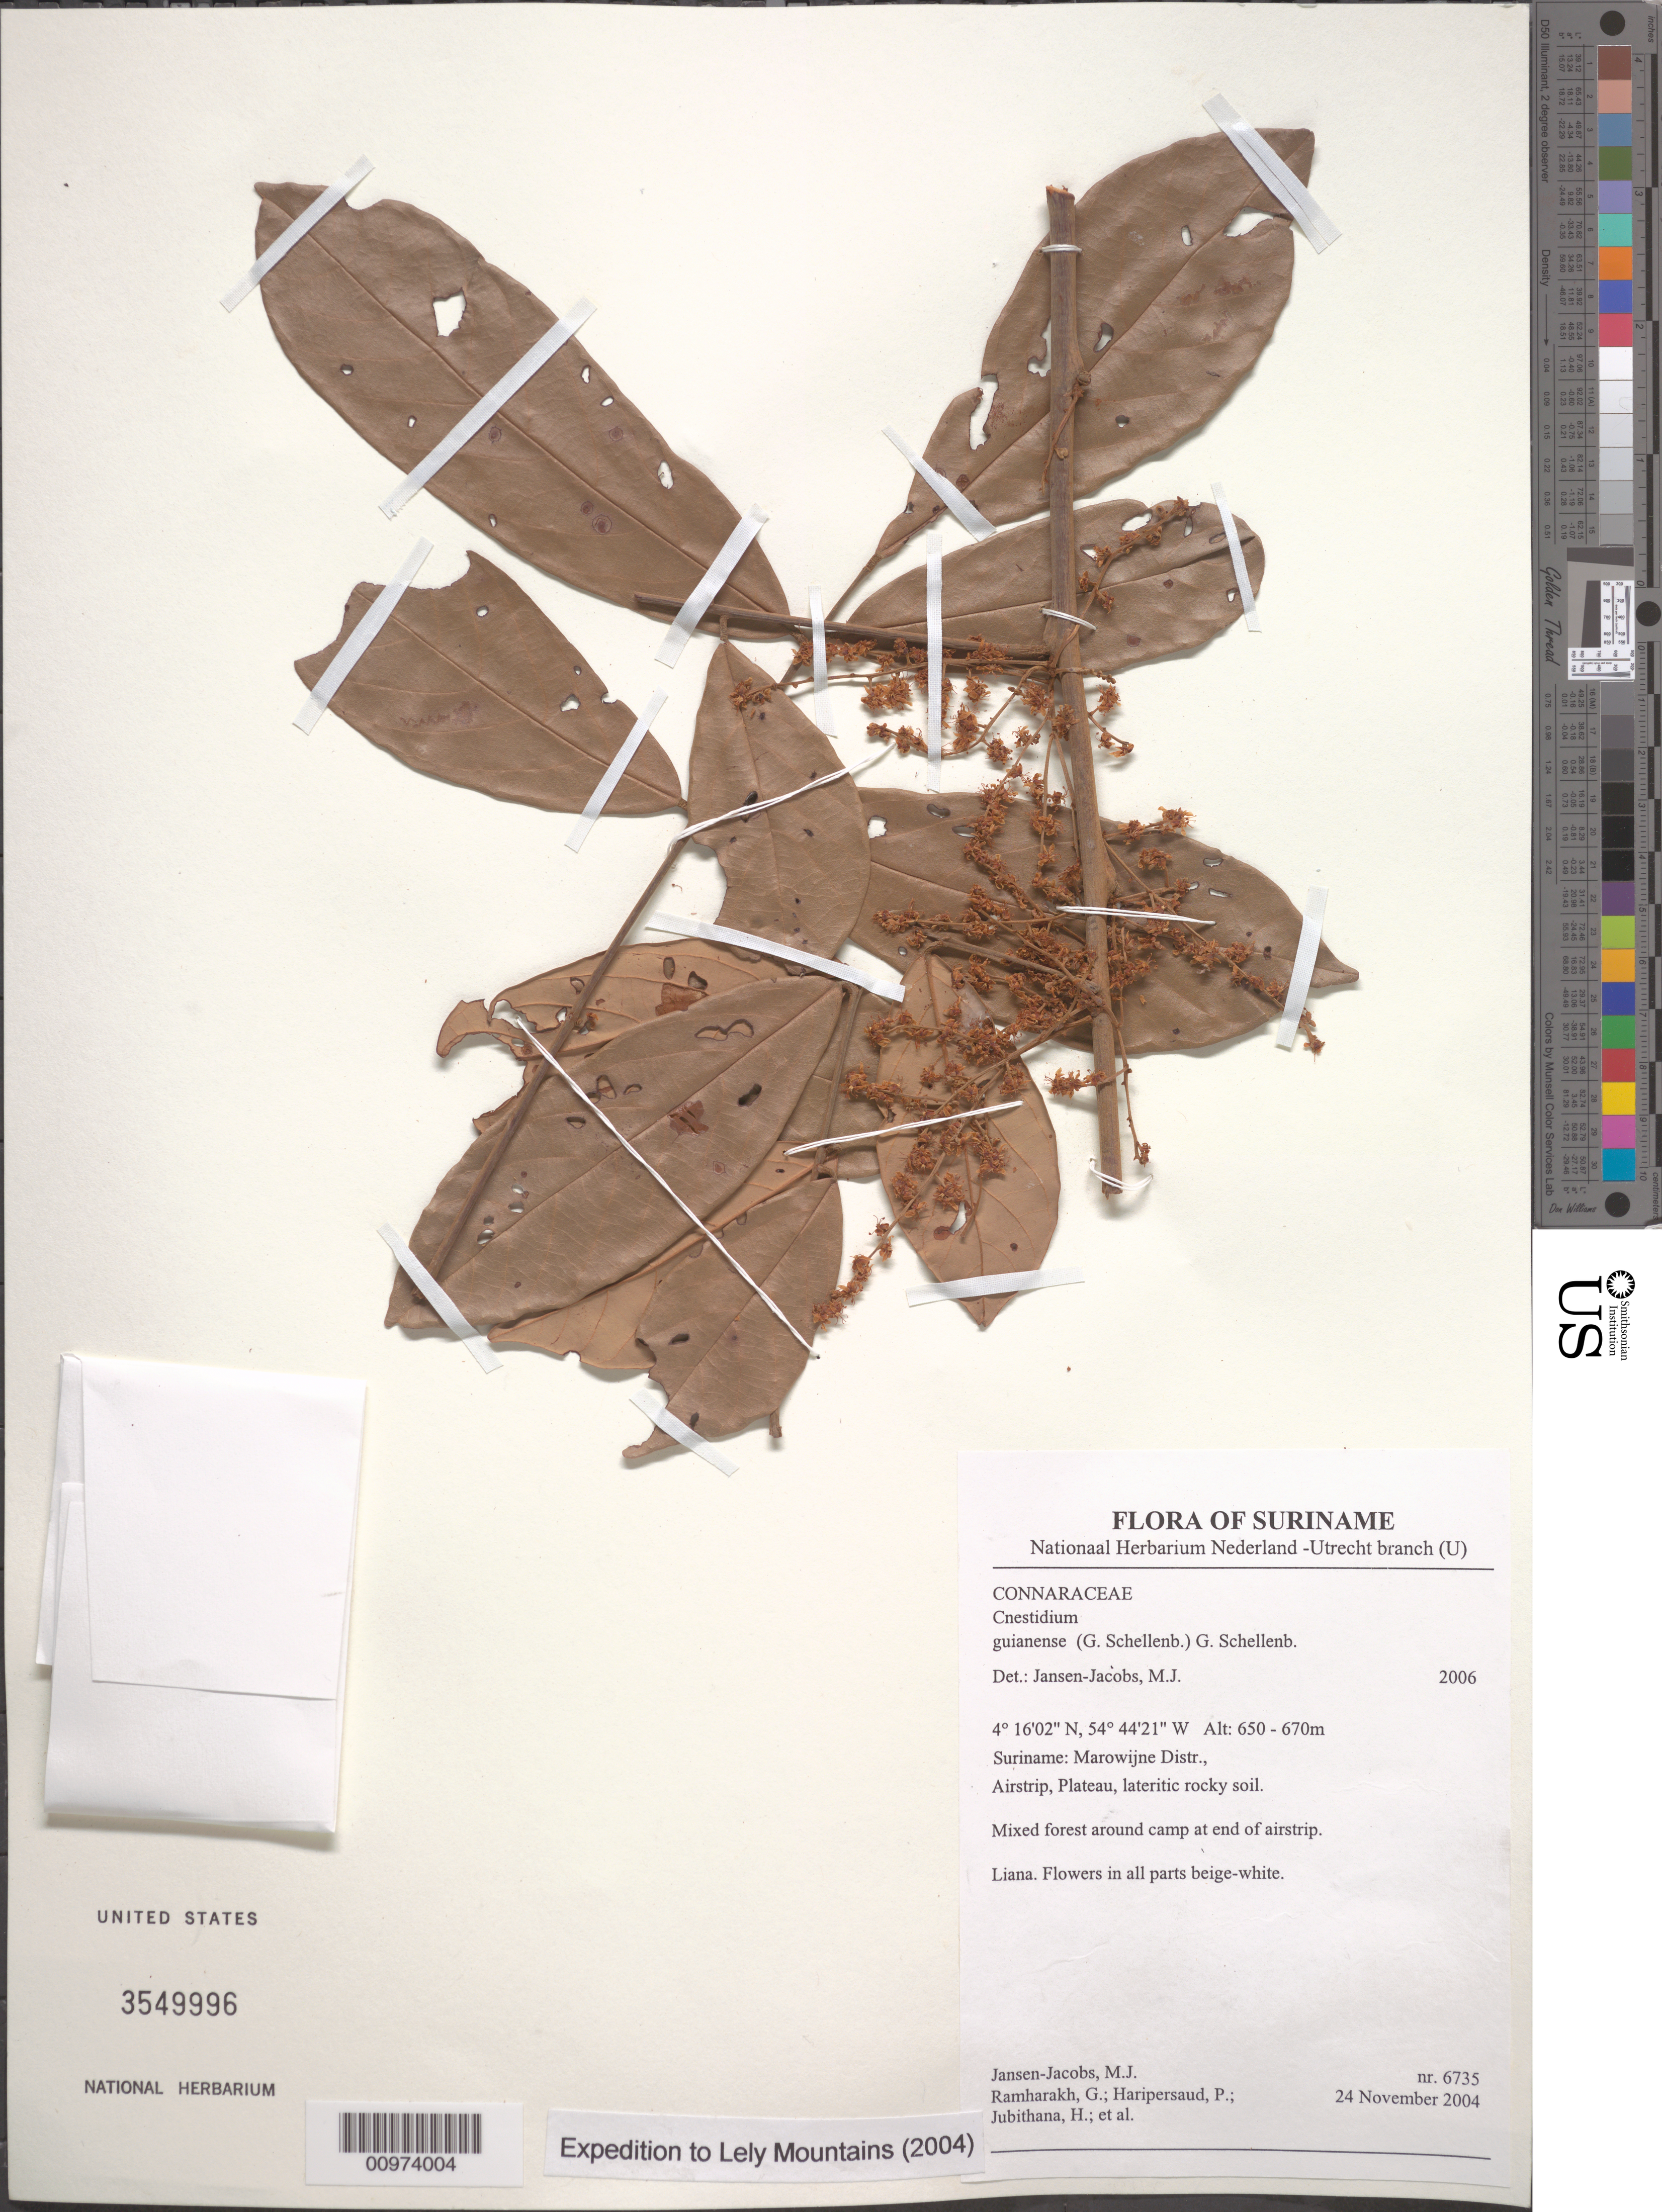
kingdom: Plantae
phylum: Tracheophyta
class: Magnoliopsida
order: Oxalidales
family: Connaraceae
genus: Cnestidium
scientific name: Cnestidium guianense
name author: (G. Schellenb.) G. Schellenb.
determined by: Jansen-Jacobs, M. J., (U), Nationaal Herbarium Nederland, Utrecht University branch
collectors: M. J. Jansen-Jacobs et al.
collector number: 6735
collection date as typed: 24-Nov-04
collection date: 2004-11-24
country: Suriname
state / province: Marowijne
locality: Marowijne Distr., Airstrip, Plateau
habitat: Lateritic rocky soil. Mixed forest around camp at end of airstrip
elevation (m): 650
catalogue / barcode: US 3549996